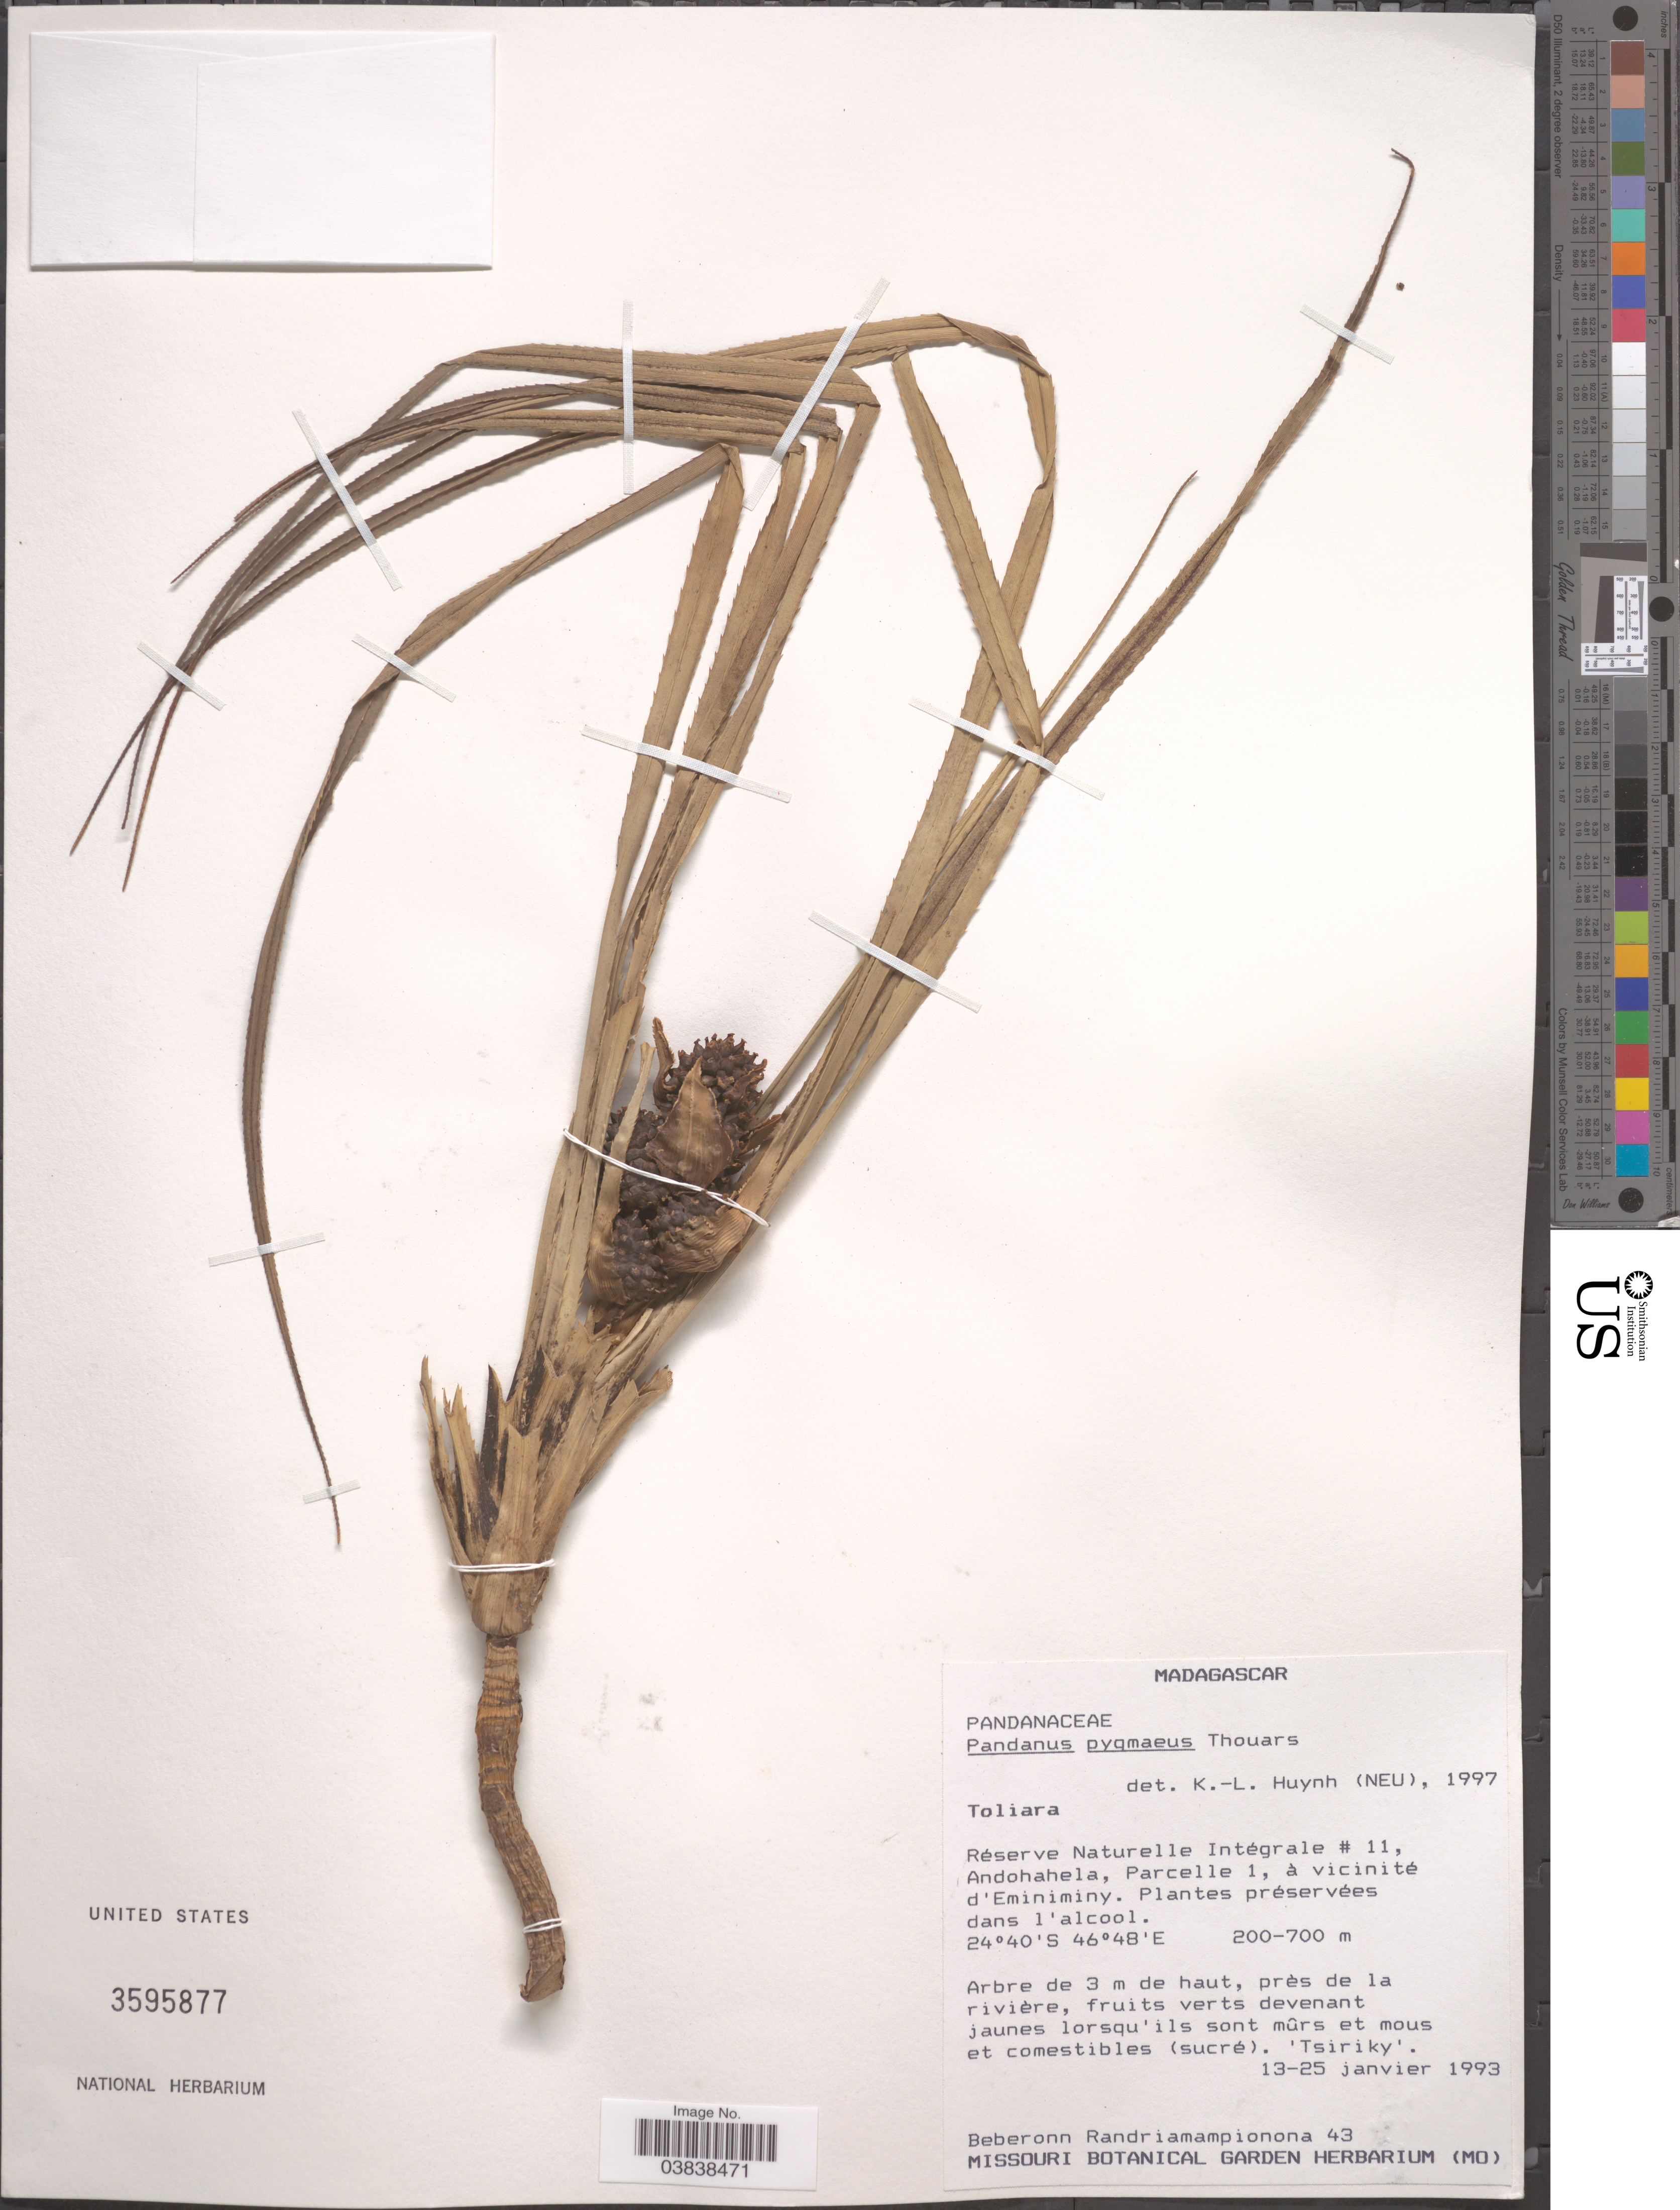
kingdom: Plantae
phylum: Tracheophyta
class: Liliopsida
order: Pandanales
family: Pandanaceae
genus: Pandanus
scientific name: Pandanus pygmaeus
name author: Thouars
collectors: B. Randriamampionona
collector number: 43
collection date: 1993-01-13/1993-01-25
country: Madagascar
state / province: Anosy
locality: Réserve Naturelle Intégrale # 11, Andohahela, Parcelle 1, à vicinité d'Eminiminy.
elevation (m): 200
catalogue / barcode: US 3595877